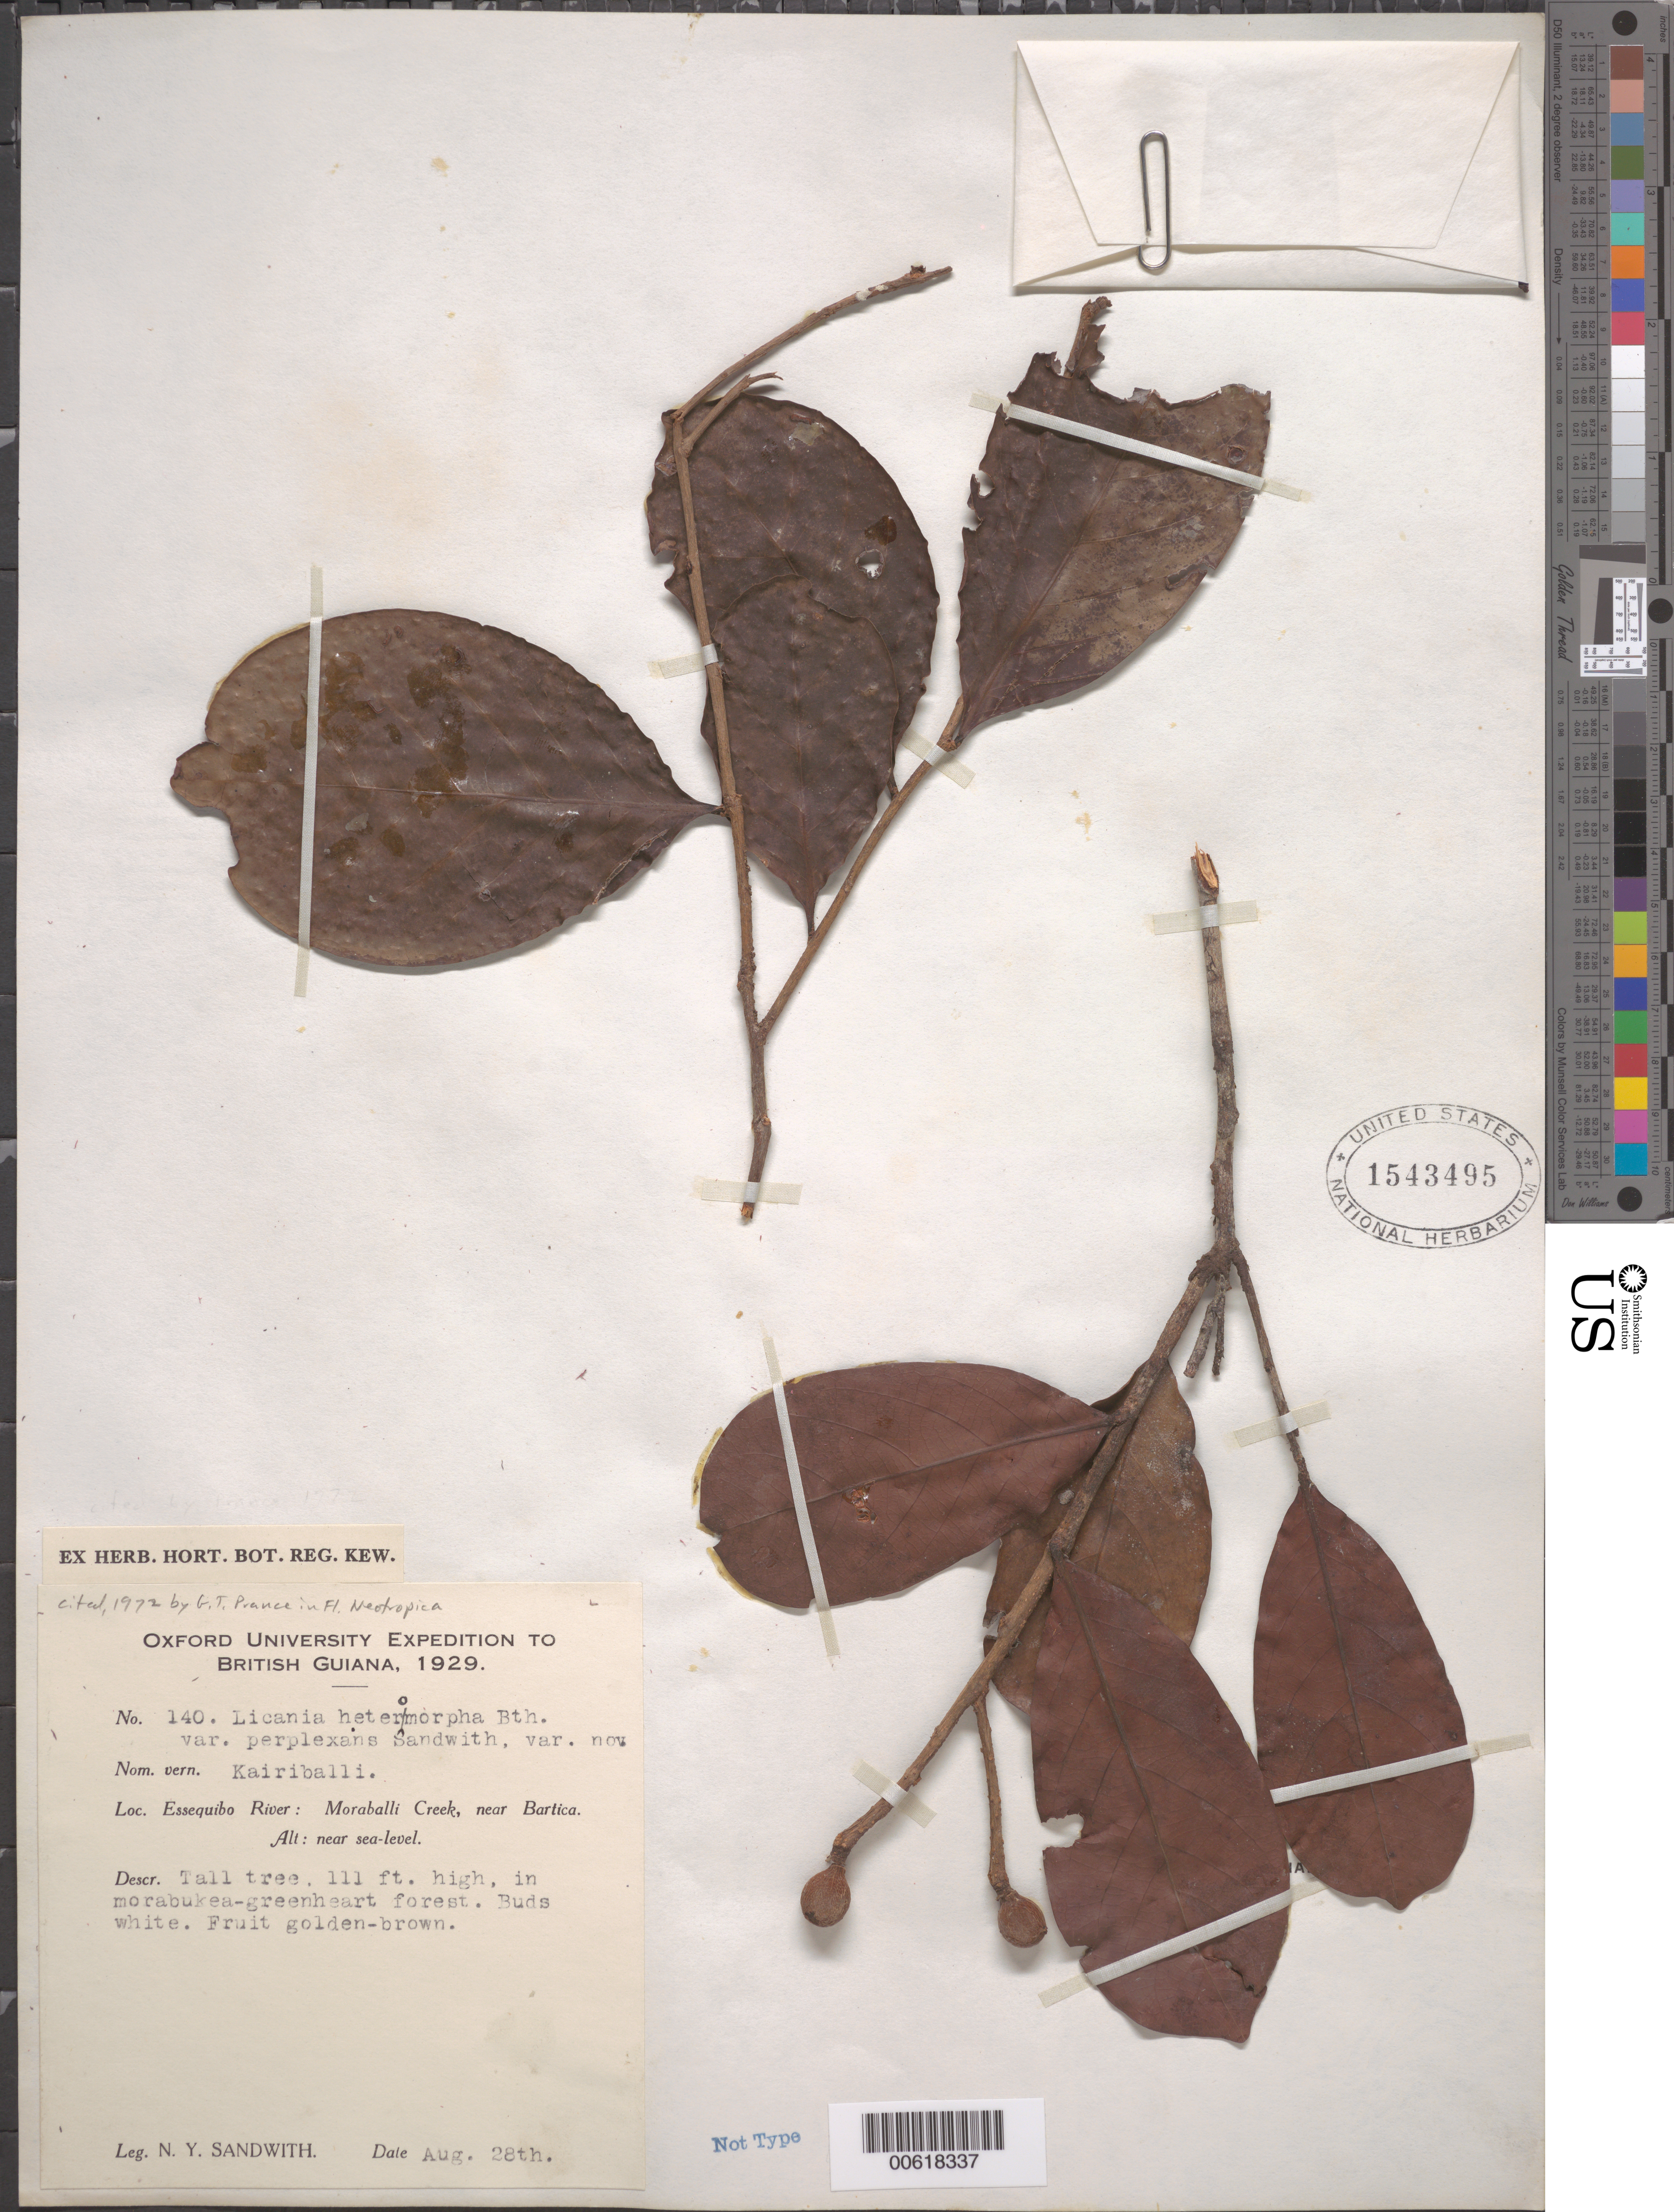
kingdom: Plantae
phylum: Tracheophyta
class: Magnoliopsida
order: Malpighiales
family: Chrysobalanaceae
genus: Hymenopus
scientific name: Hymenopus heteromorphus var. perplexens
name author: (Sandwith) Sothers & Prance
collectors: N. Y. Sandwith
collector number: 140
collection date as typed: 28-Aug-29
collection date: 1929-08-28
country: Guyana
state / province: U. Demerara-Berbice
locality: Moraballi Creek, Essequibo R., near Bartica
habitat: Morabukea-Greenheart forest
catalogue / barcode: US 1543495